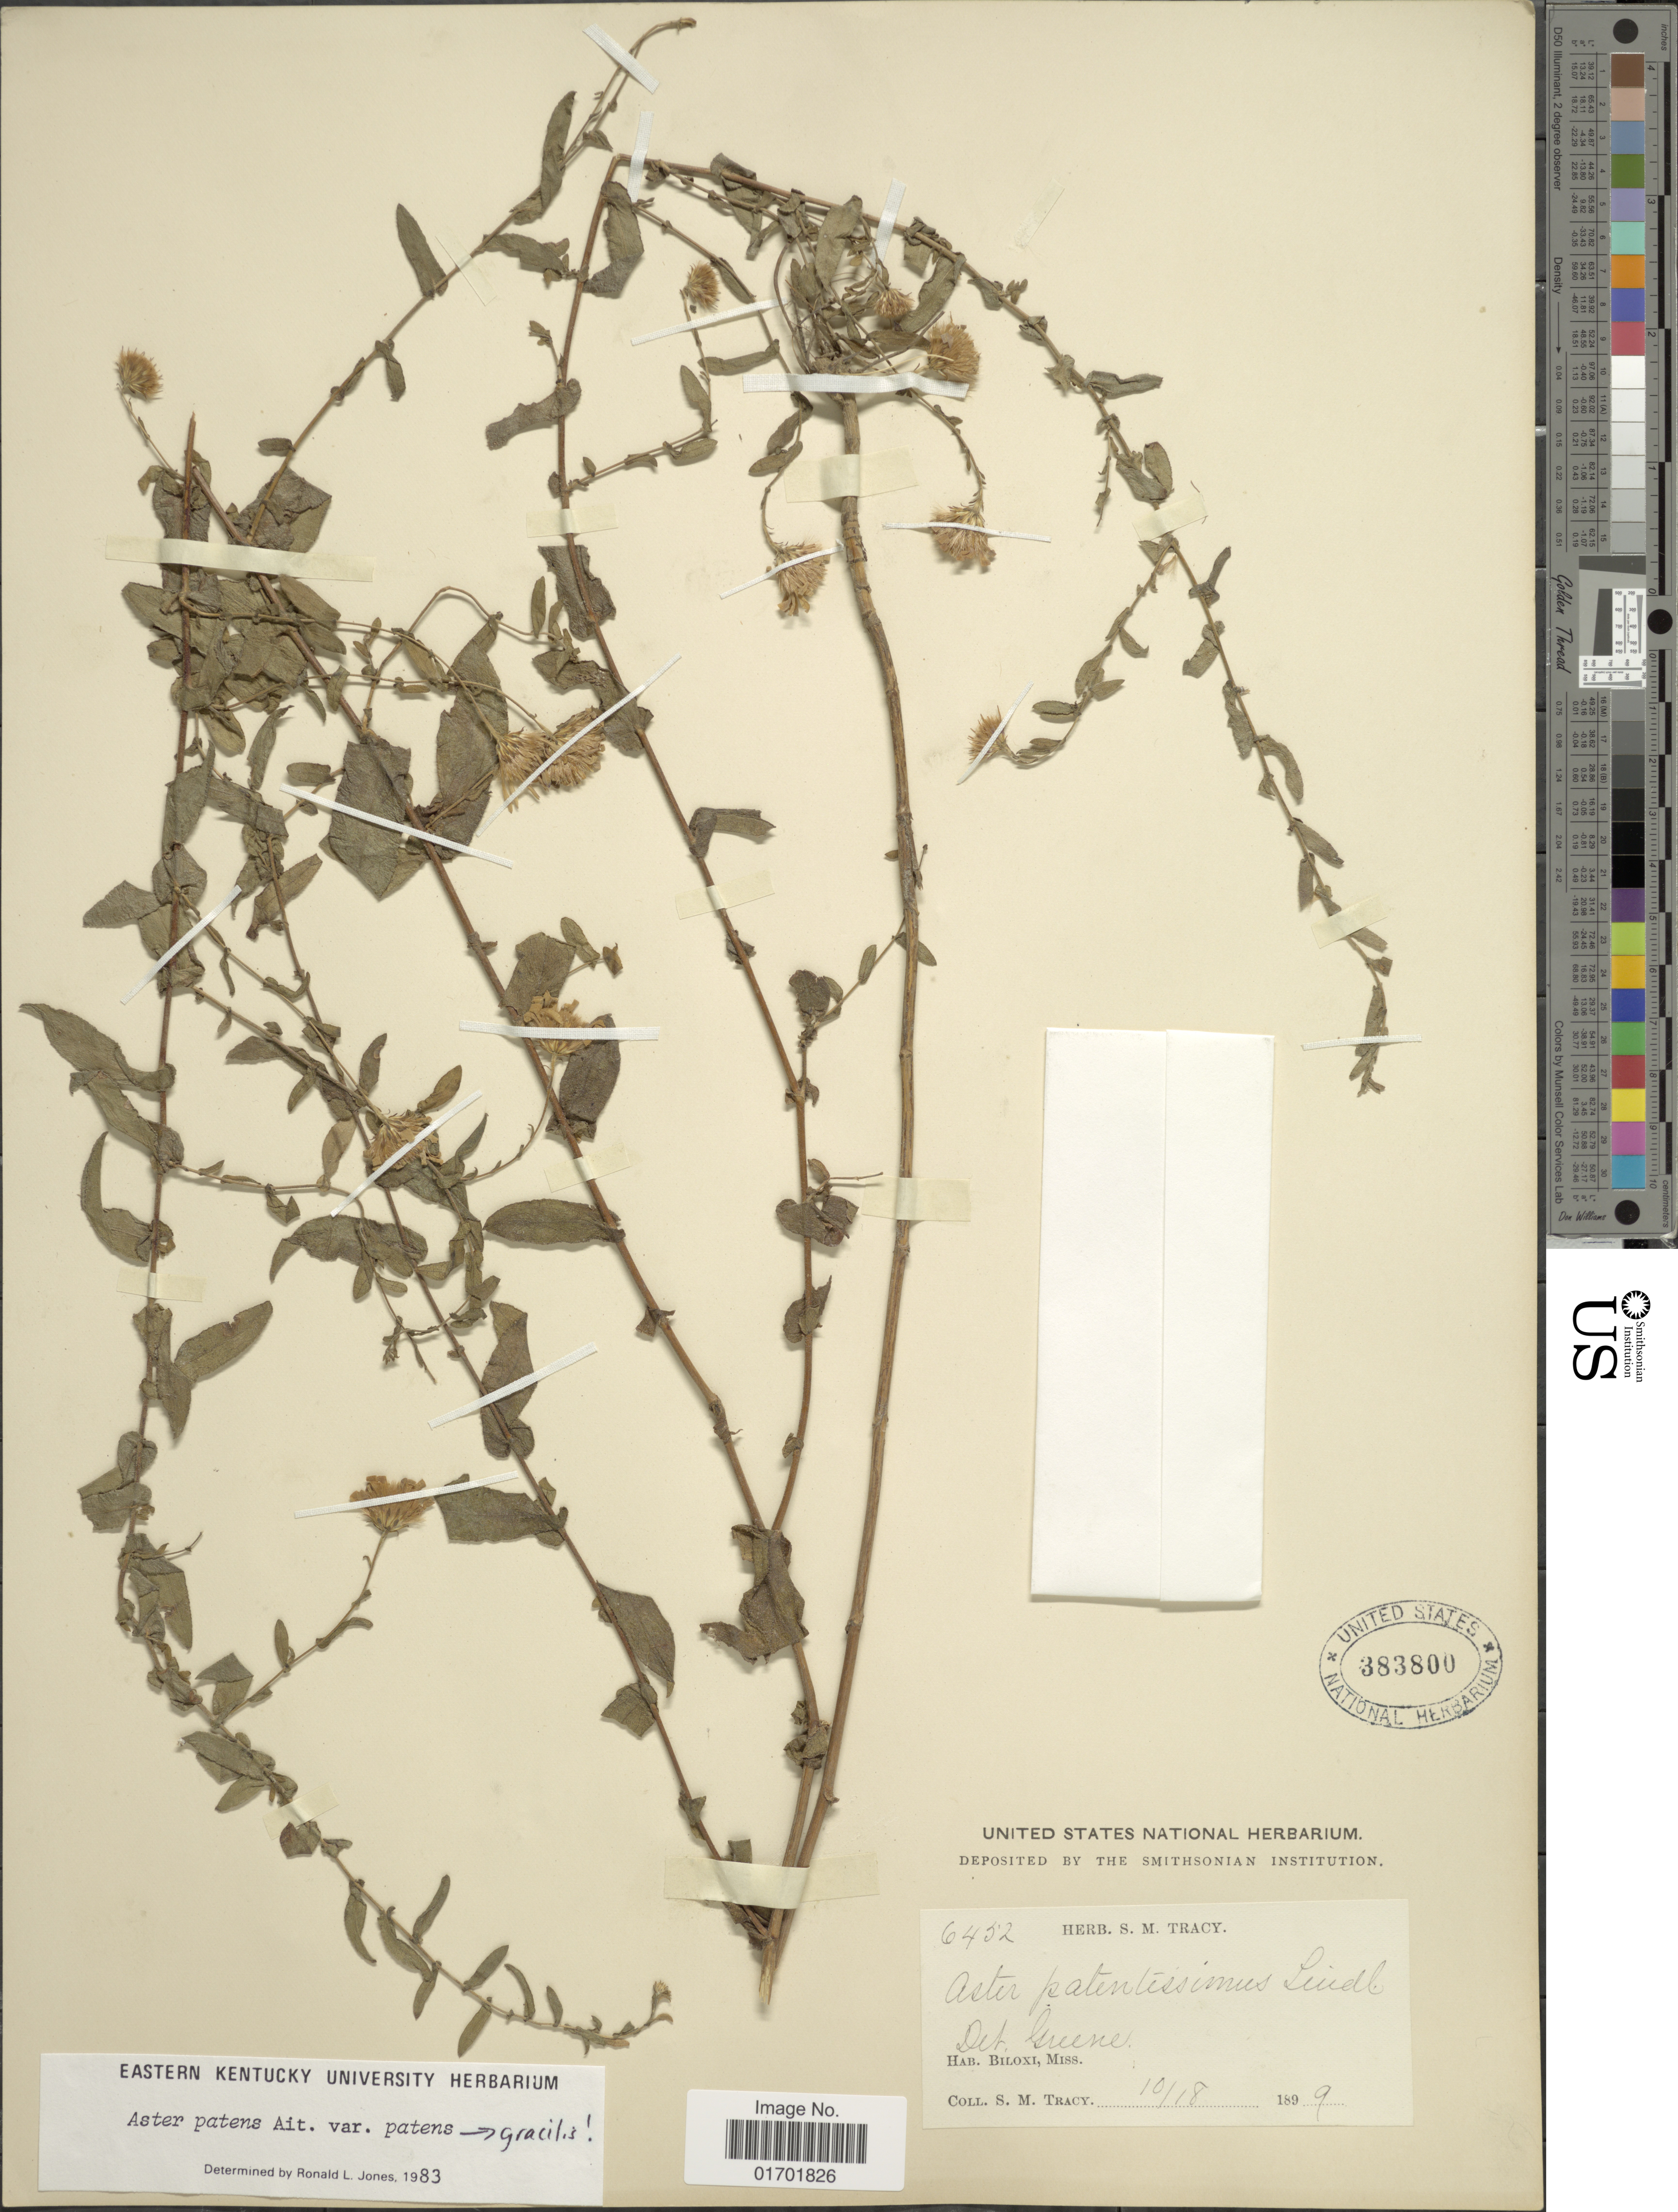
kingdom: Plantae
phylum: Tracheophyta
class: Magnoliopsida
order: Asterales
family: Asteraceae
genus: Symphyotrichum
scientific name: Symphyotrichum patens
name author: (Aiton) G.L. Nesom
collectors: S. M. Tracy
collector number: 6452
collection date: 1899-10-18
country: United States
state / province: Mississippi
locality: Det. Green, Biloxi.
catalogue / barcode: US 383800